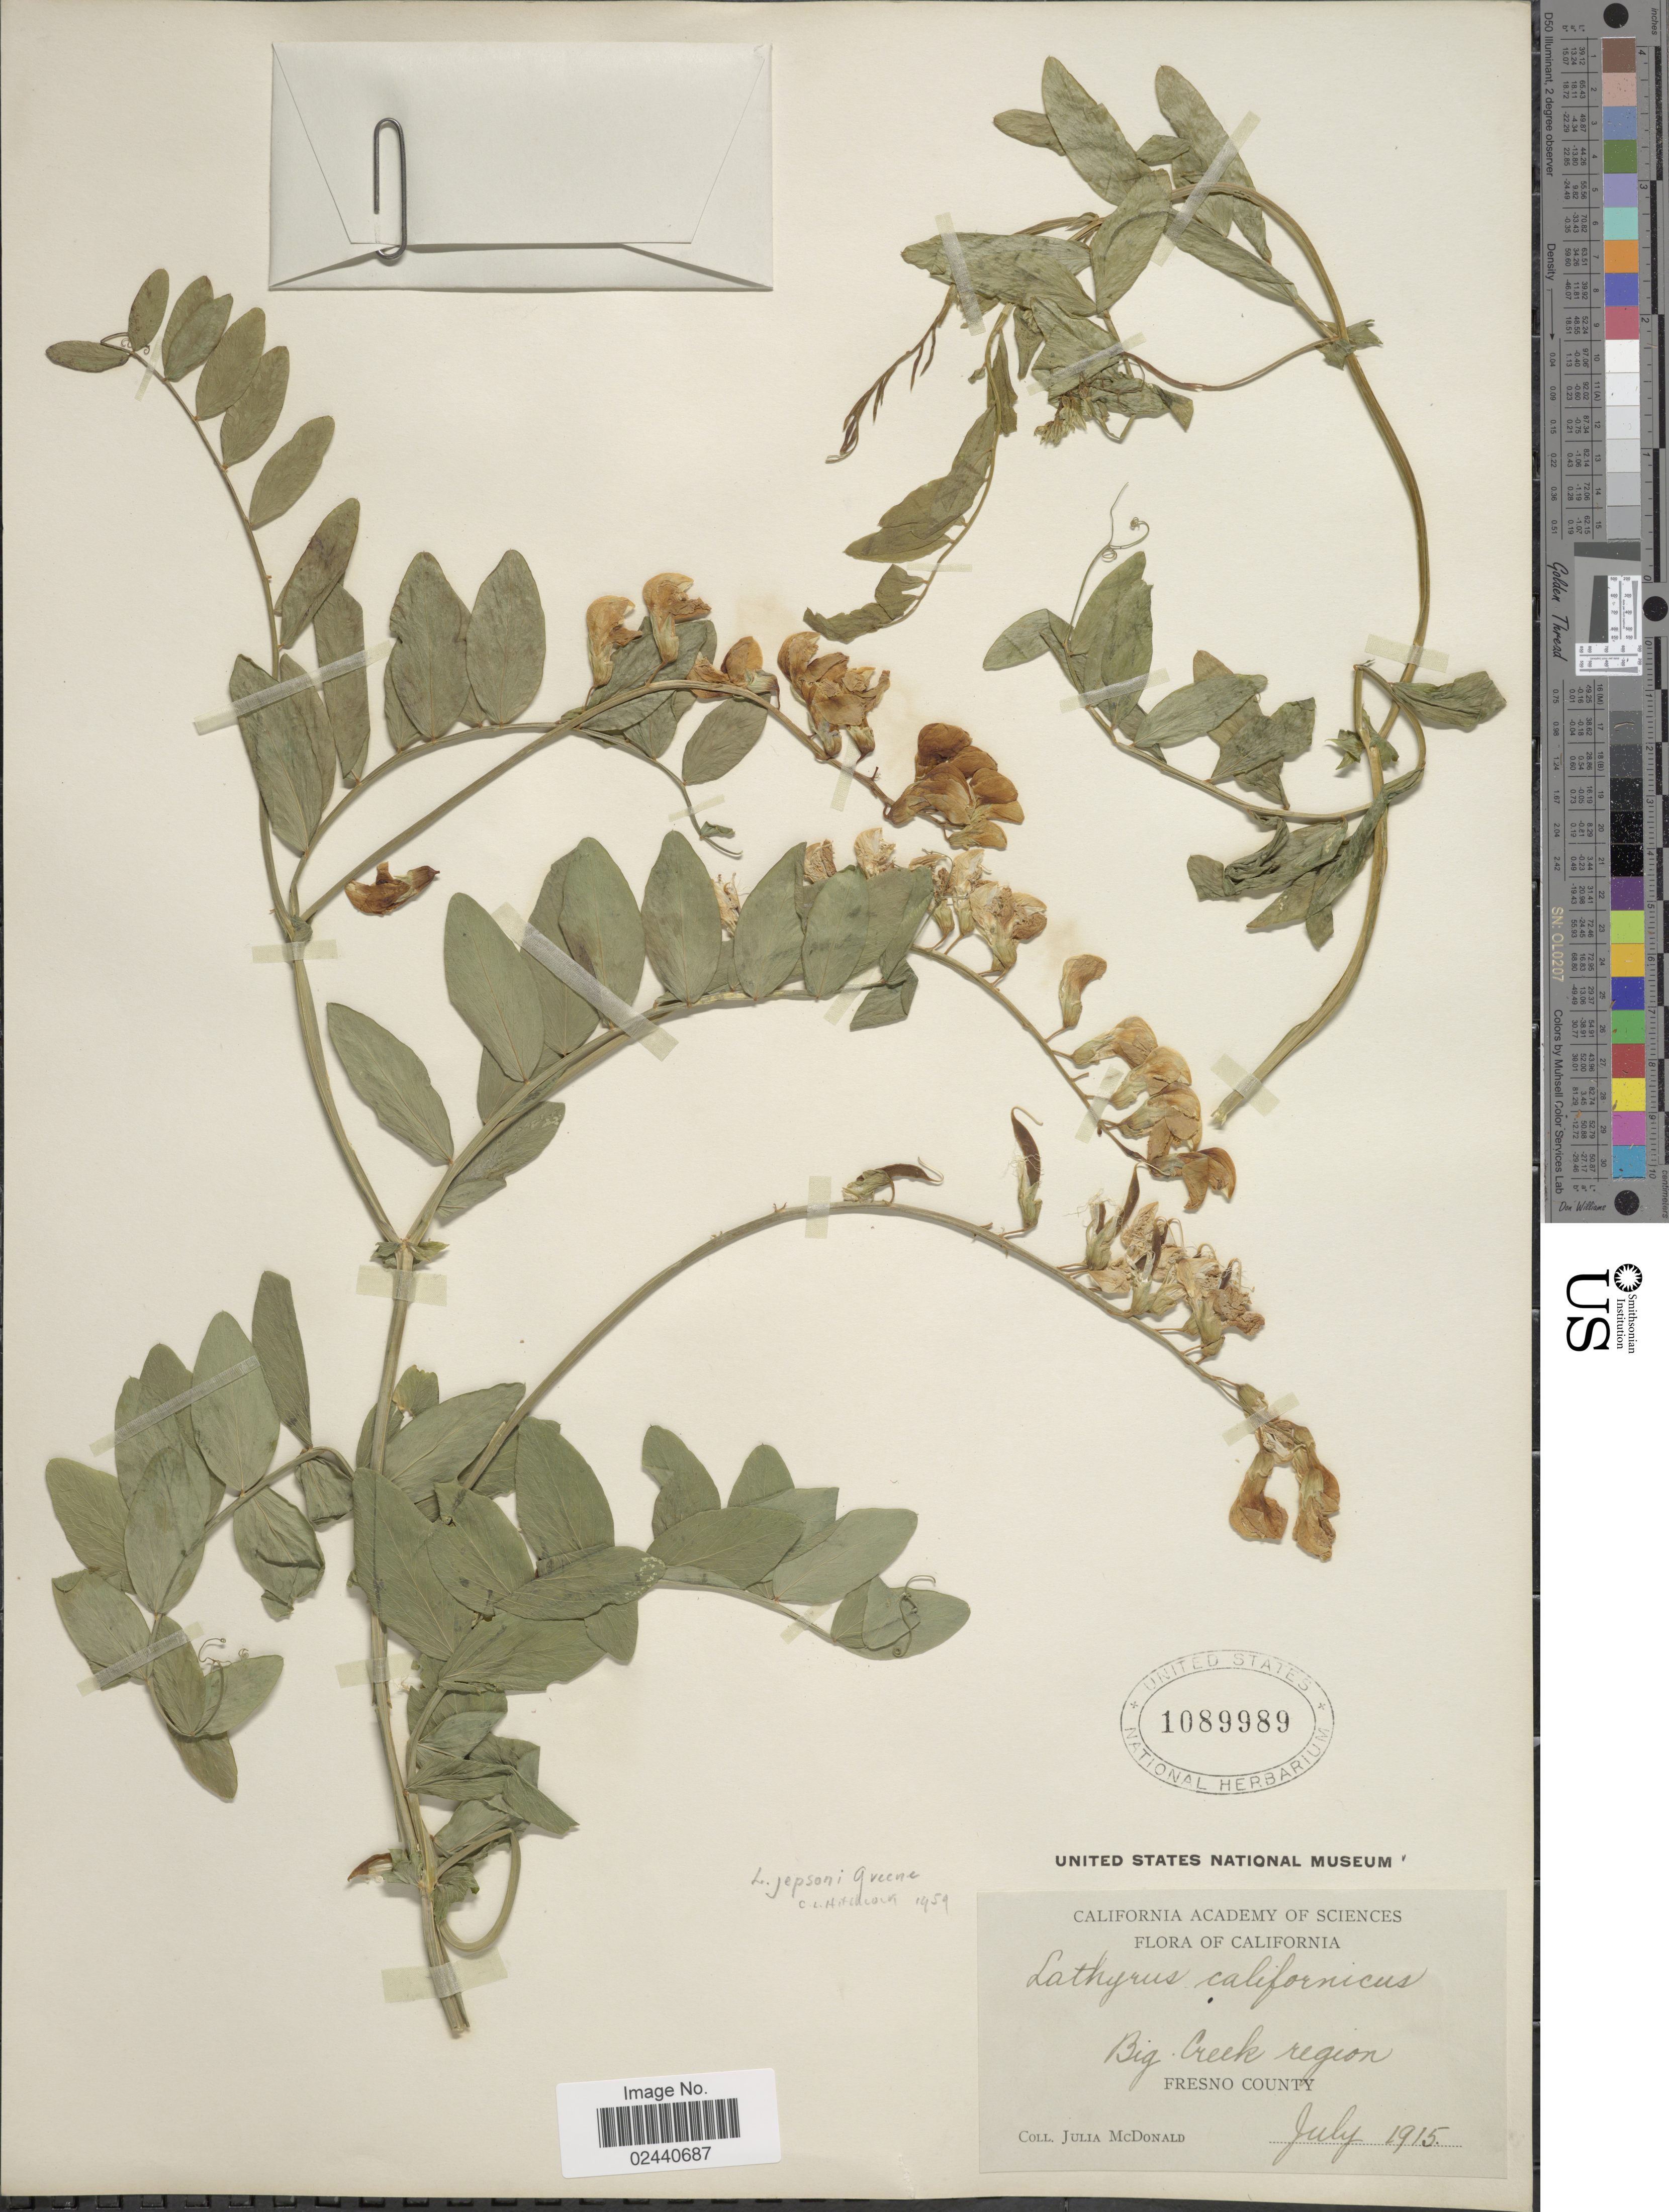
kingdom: Plantae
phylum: Tracheophyta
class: Magnoliopsida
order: Fabales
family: Fabaceae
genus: Lathyrus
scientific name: Lathyrus jepsonii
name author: Greene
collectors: J. McDonald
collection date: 1915-07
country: United States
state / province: California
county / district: Fresno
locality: Big Creek Region, Fresno County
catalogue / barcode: US 1089989